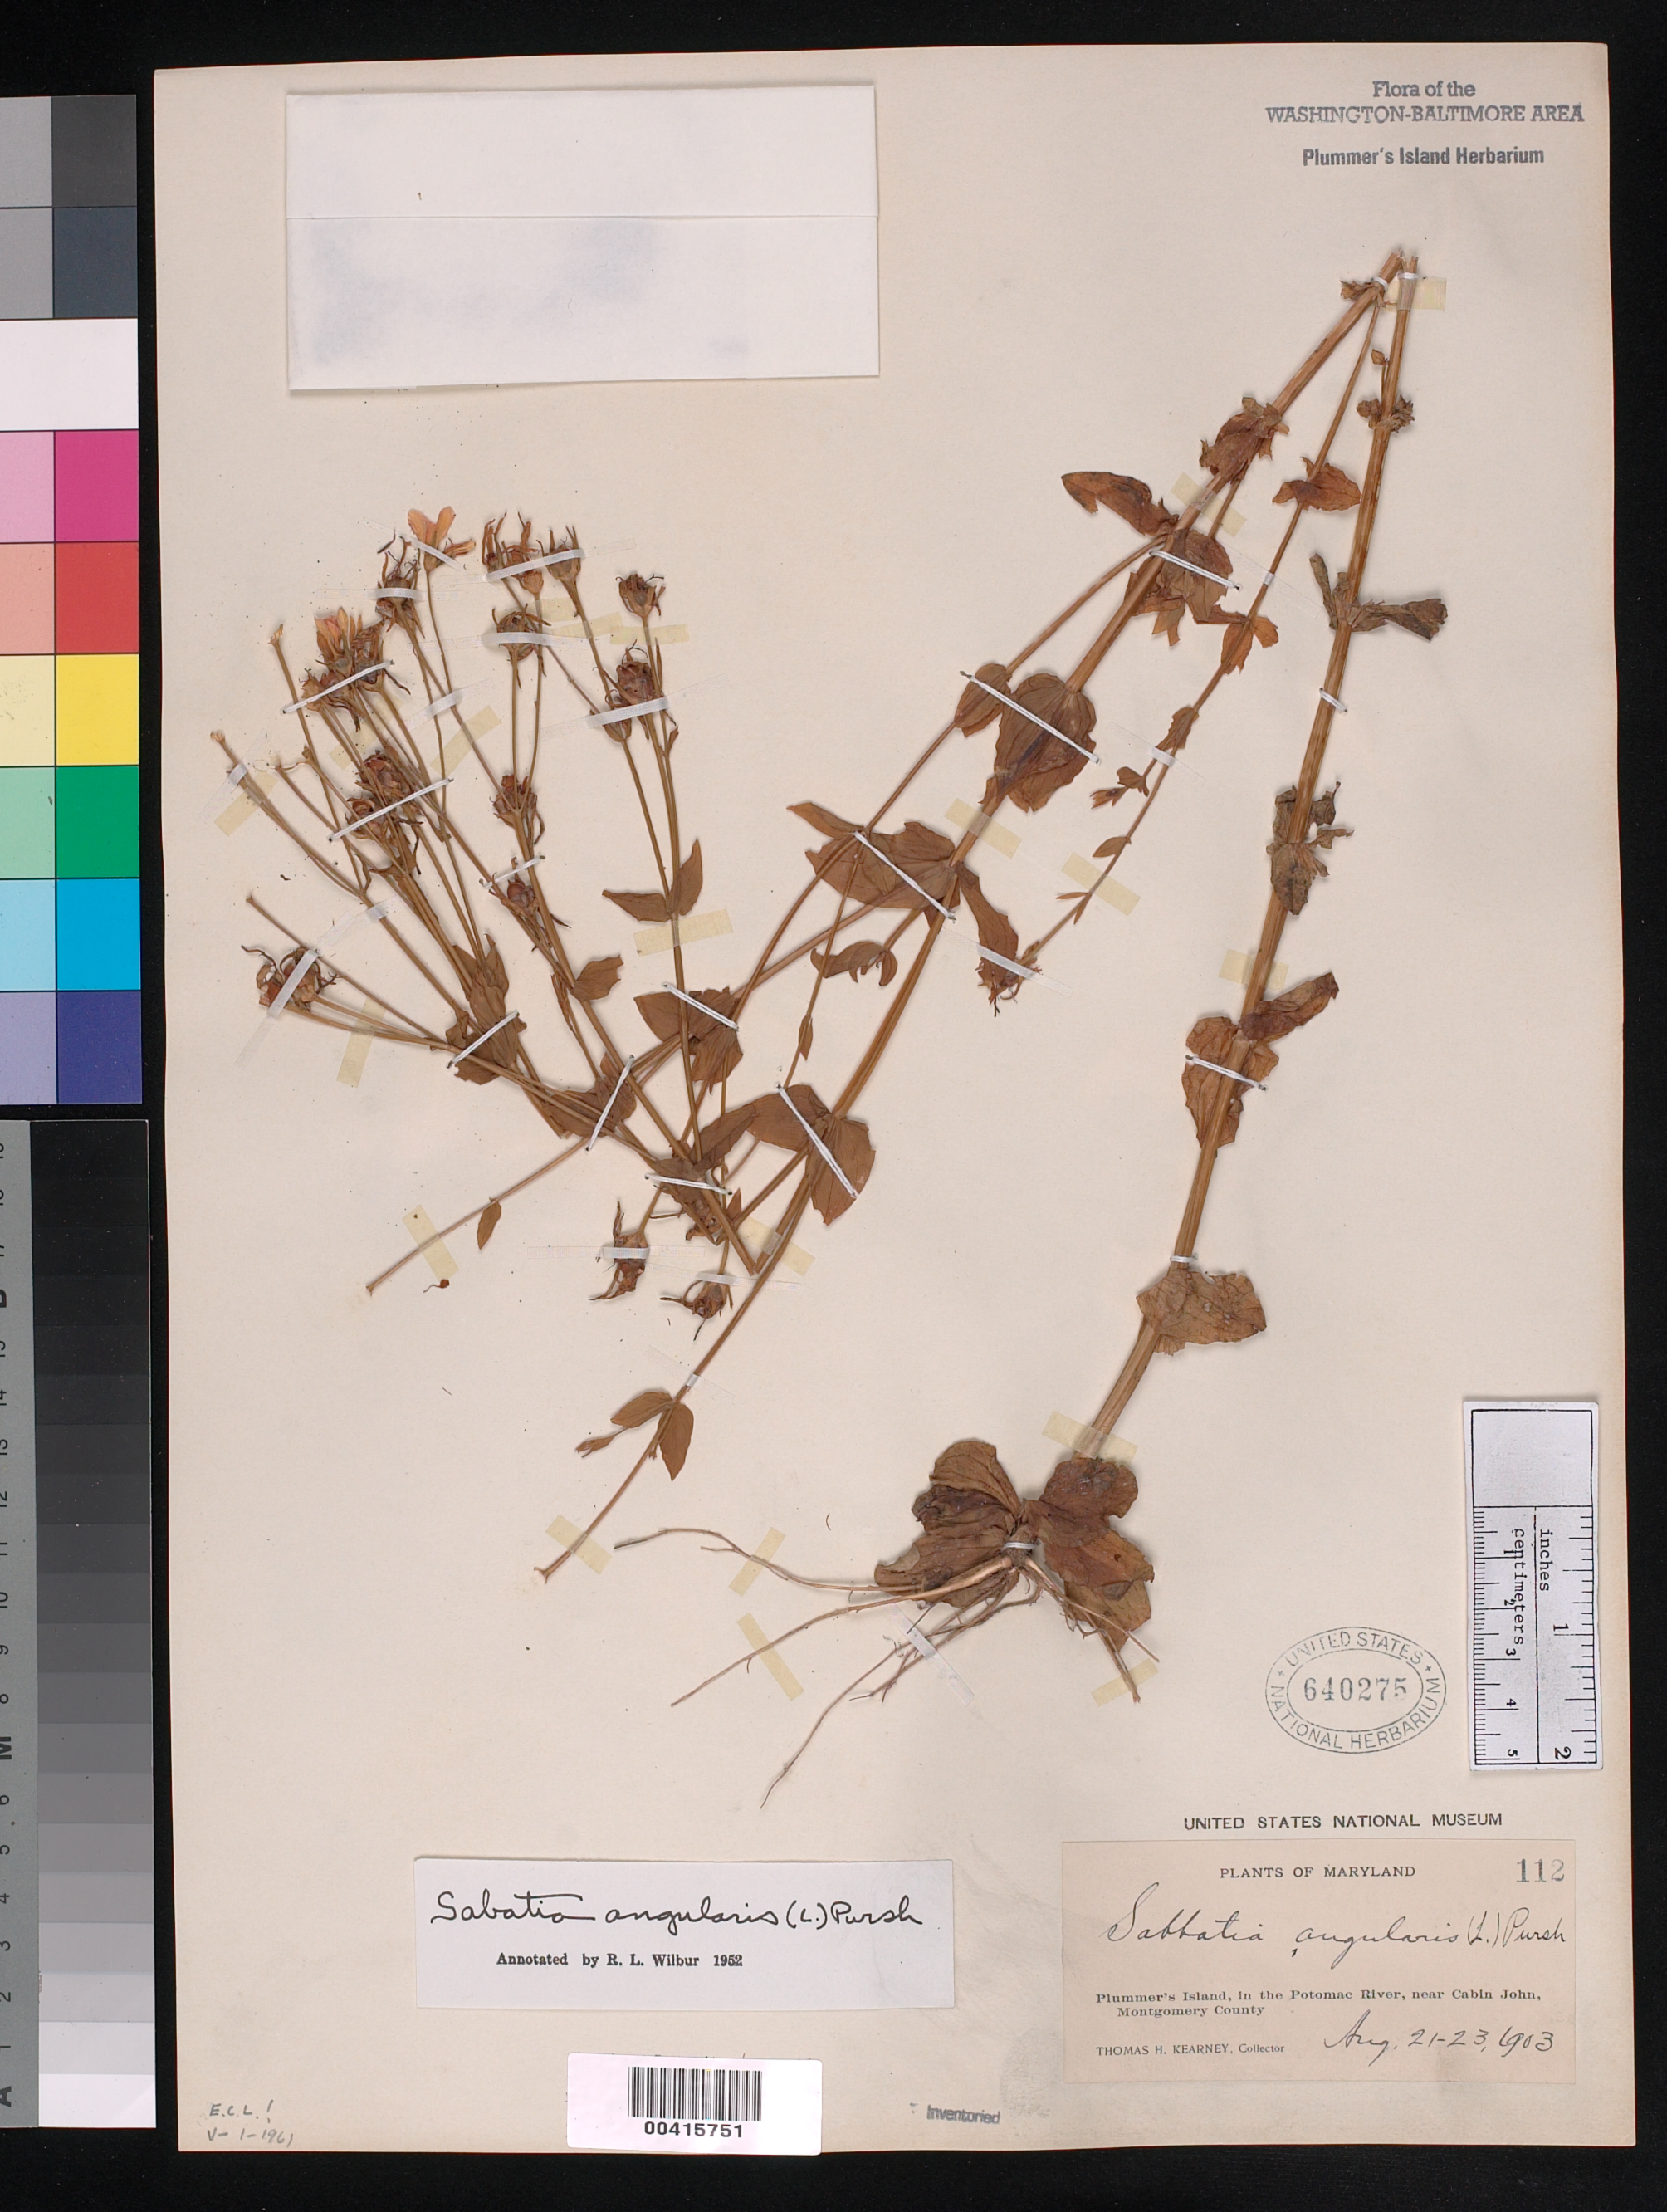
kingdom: Plantae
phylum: Tracheophyta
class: Magnoliopsida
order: Gentianales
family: Gentianaceae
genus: Sabatia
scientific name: Sabatia angularis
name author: (L.) Pursh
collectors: T. H. Kearney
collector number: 112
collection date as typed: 21 Aug 1903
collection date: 1903-08-21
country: United States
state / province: Maryland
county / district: Montgomery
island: Plummers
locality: Plummer's Island C. & O. Canal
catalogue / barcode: US 640275